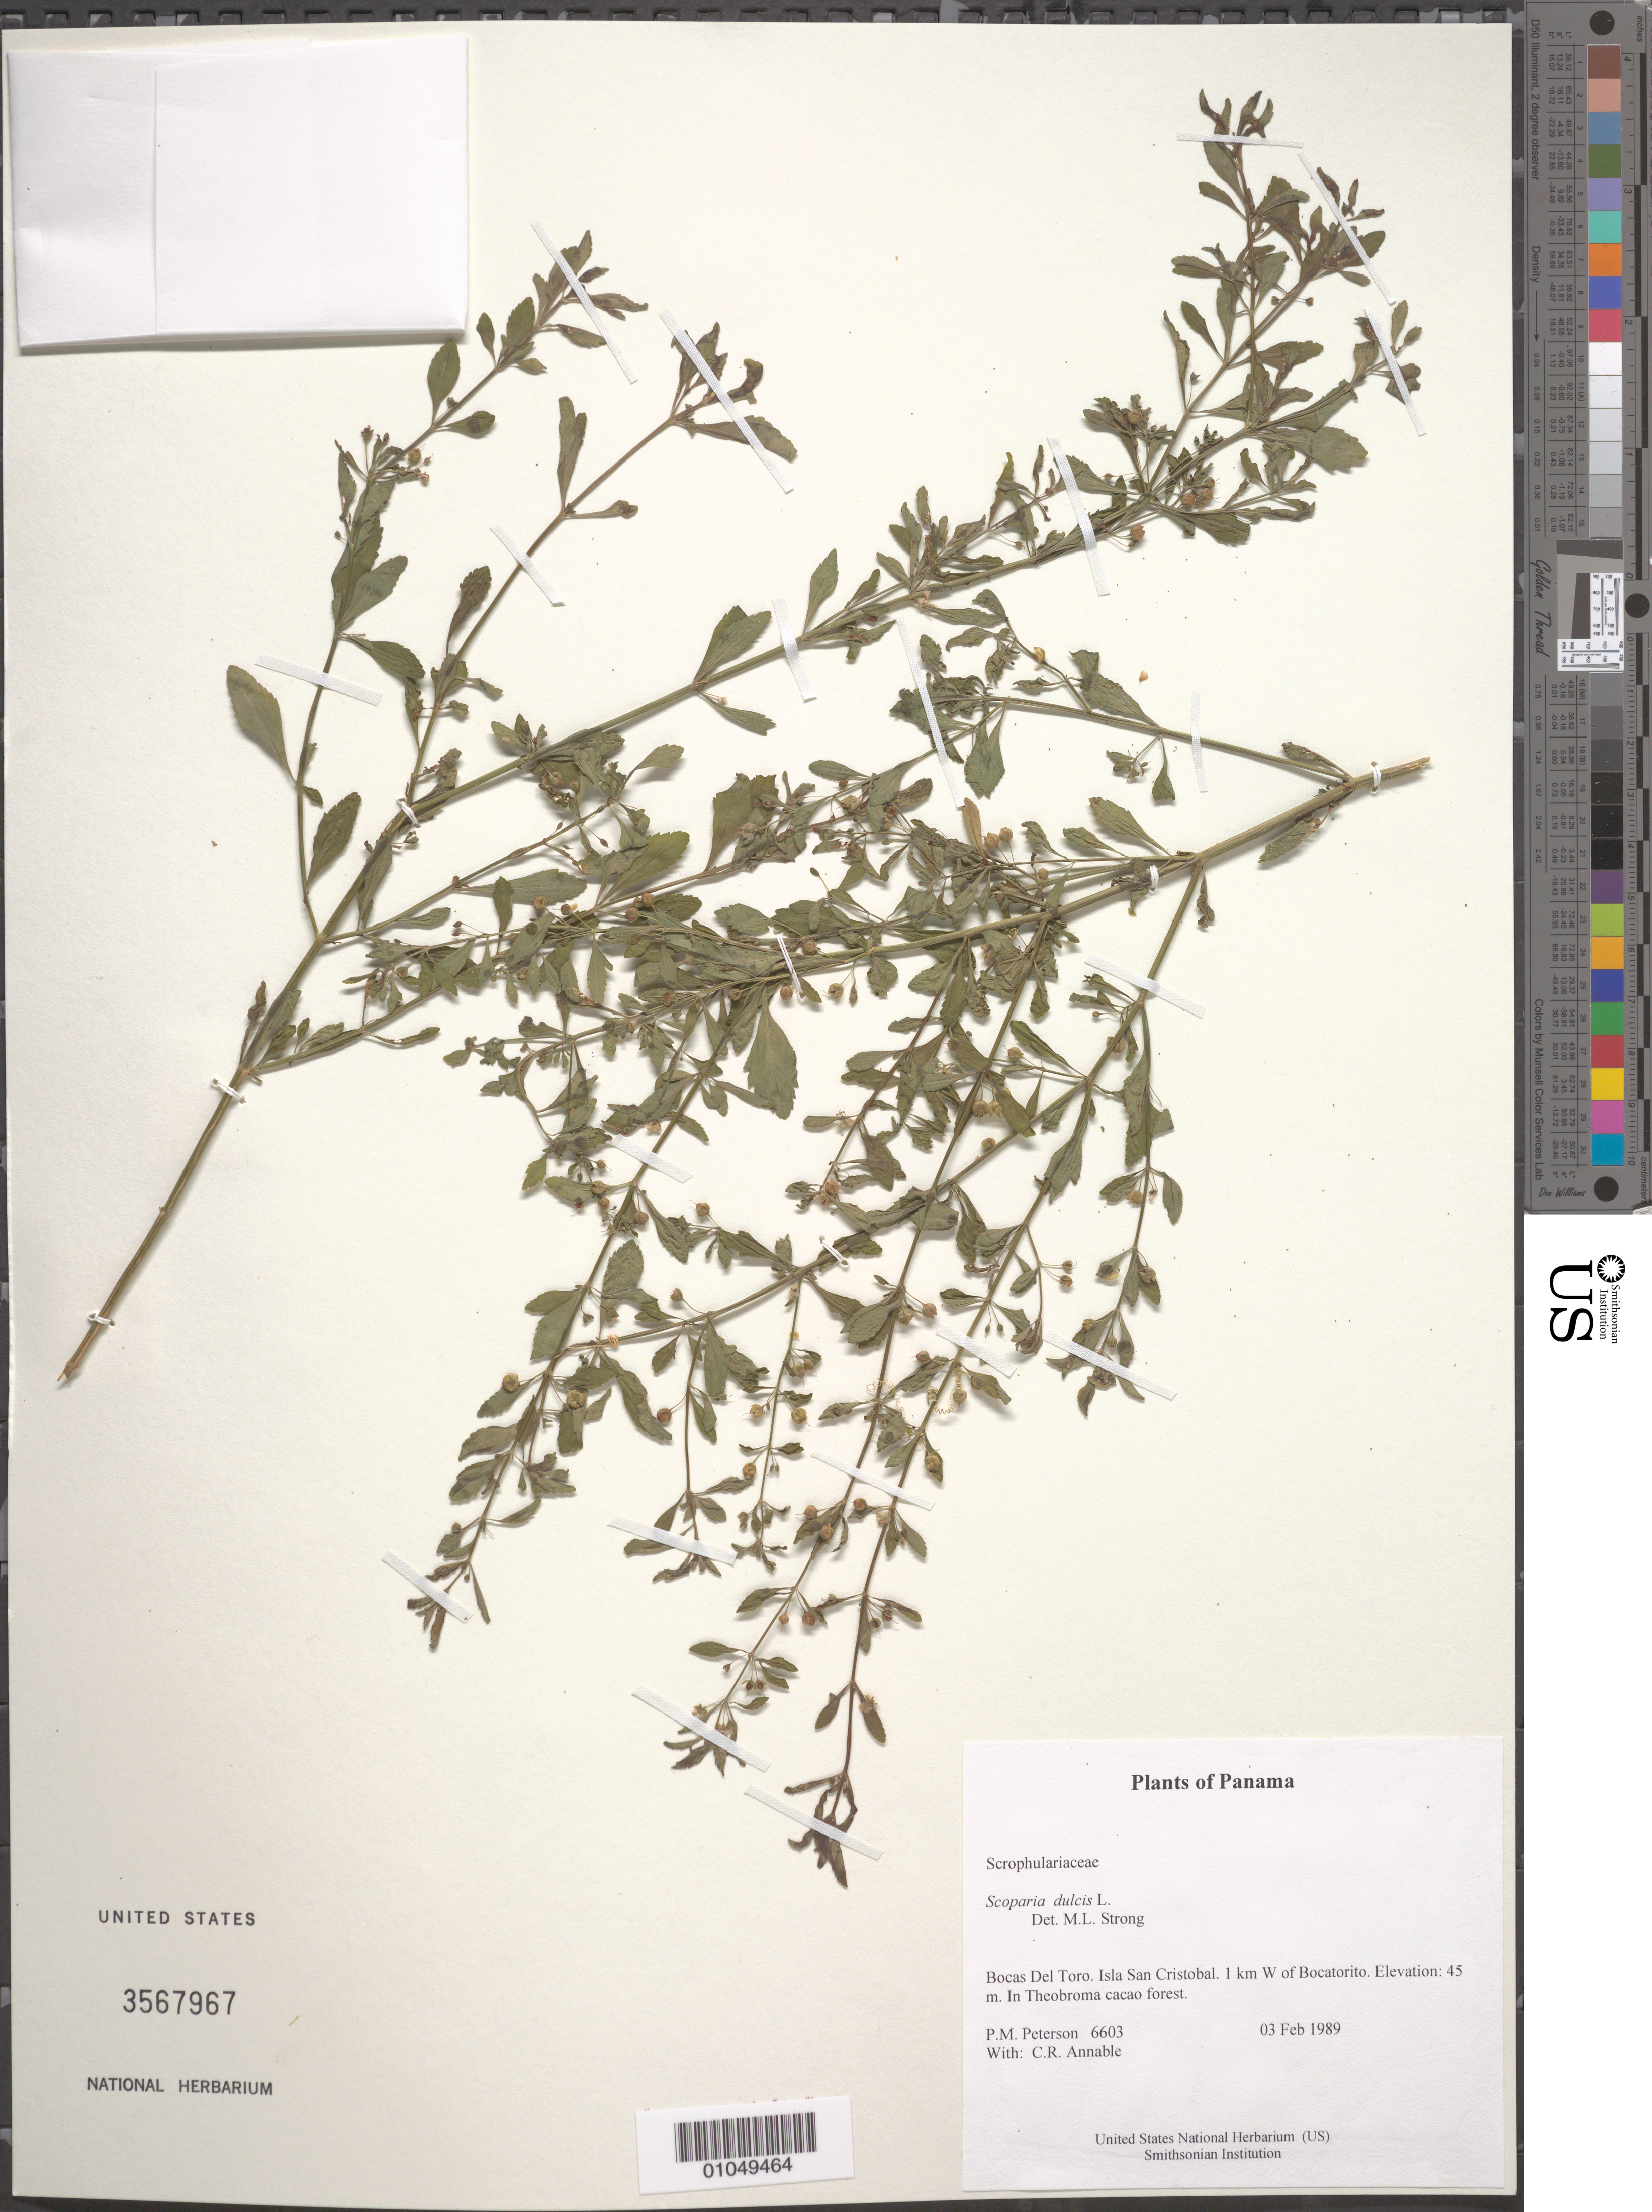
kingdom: Plantae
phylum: Tracheophyta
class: Magnoliopsida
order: Lamiales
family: Plantaginaceae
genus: Scoparia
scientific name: Scoparia dulcis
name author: L.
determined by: Strong, M. T., (US), Smithsonian Institution - National Museum of Natural History (UNITED STATES)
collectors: P. M. Peterson & C. R. Annable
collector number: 06603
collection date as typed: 03 Feb 1989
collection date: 1989-02-03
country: Panama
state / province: Bocas del Toro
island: San Cristobal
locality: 1 km W of Bocatorito.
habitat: In Theobroma cacao forest.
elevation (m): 45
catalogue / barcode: US 3567967